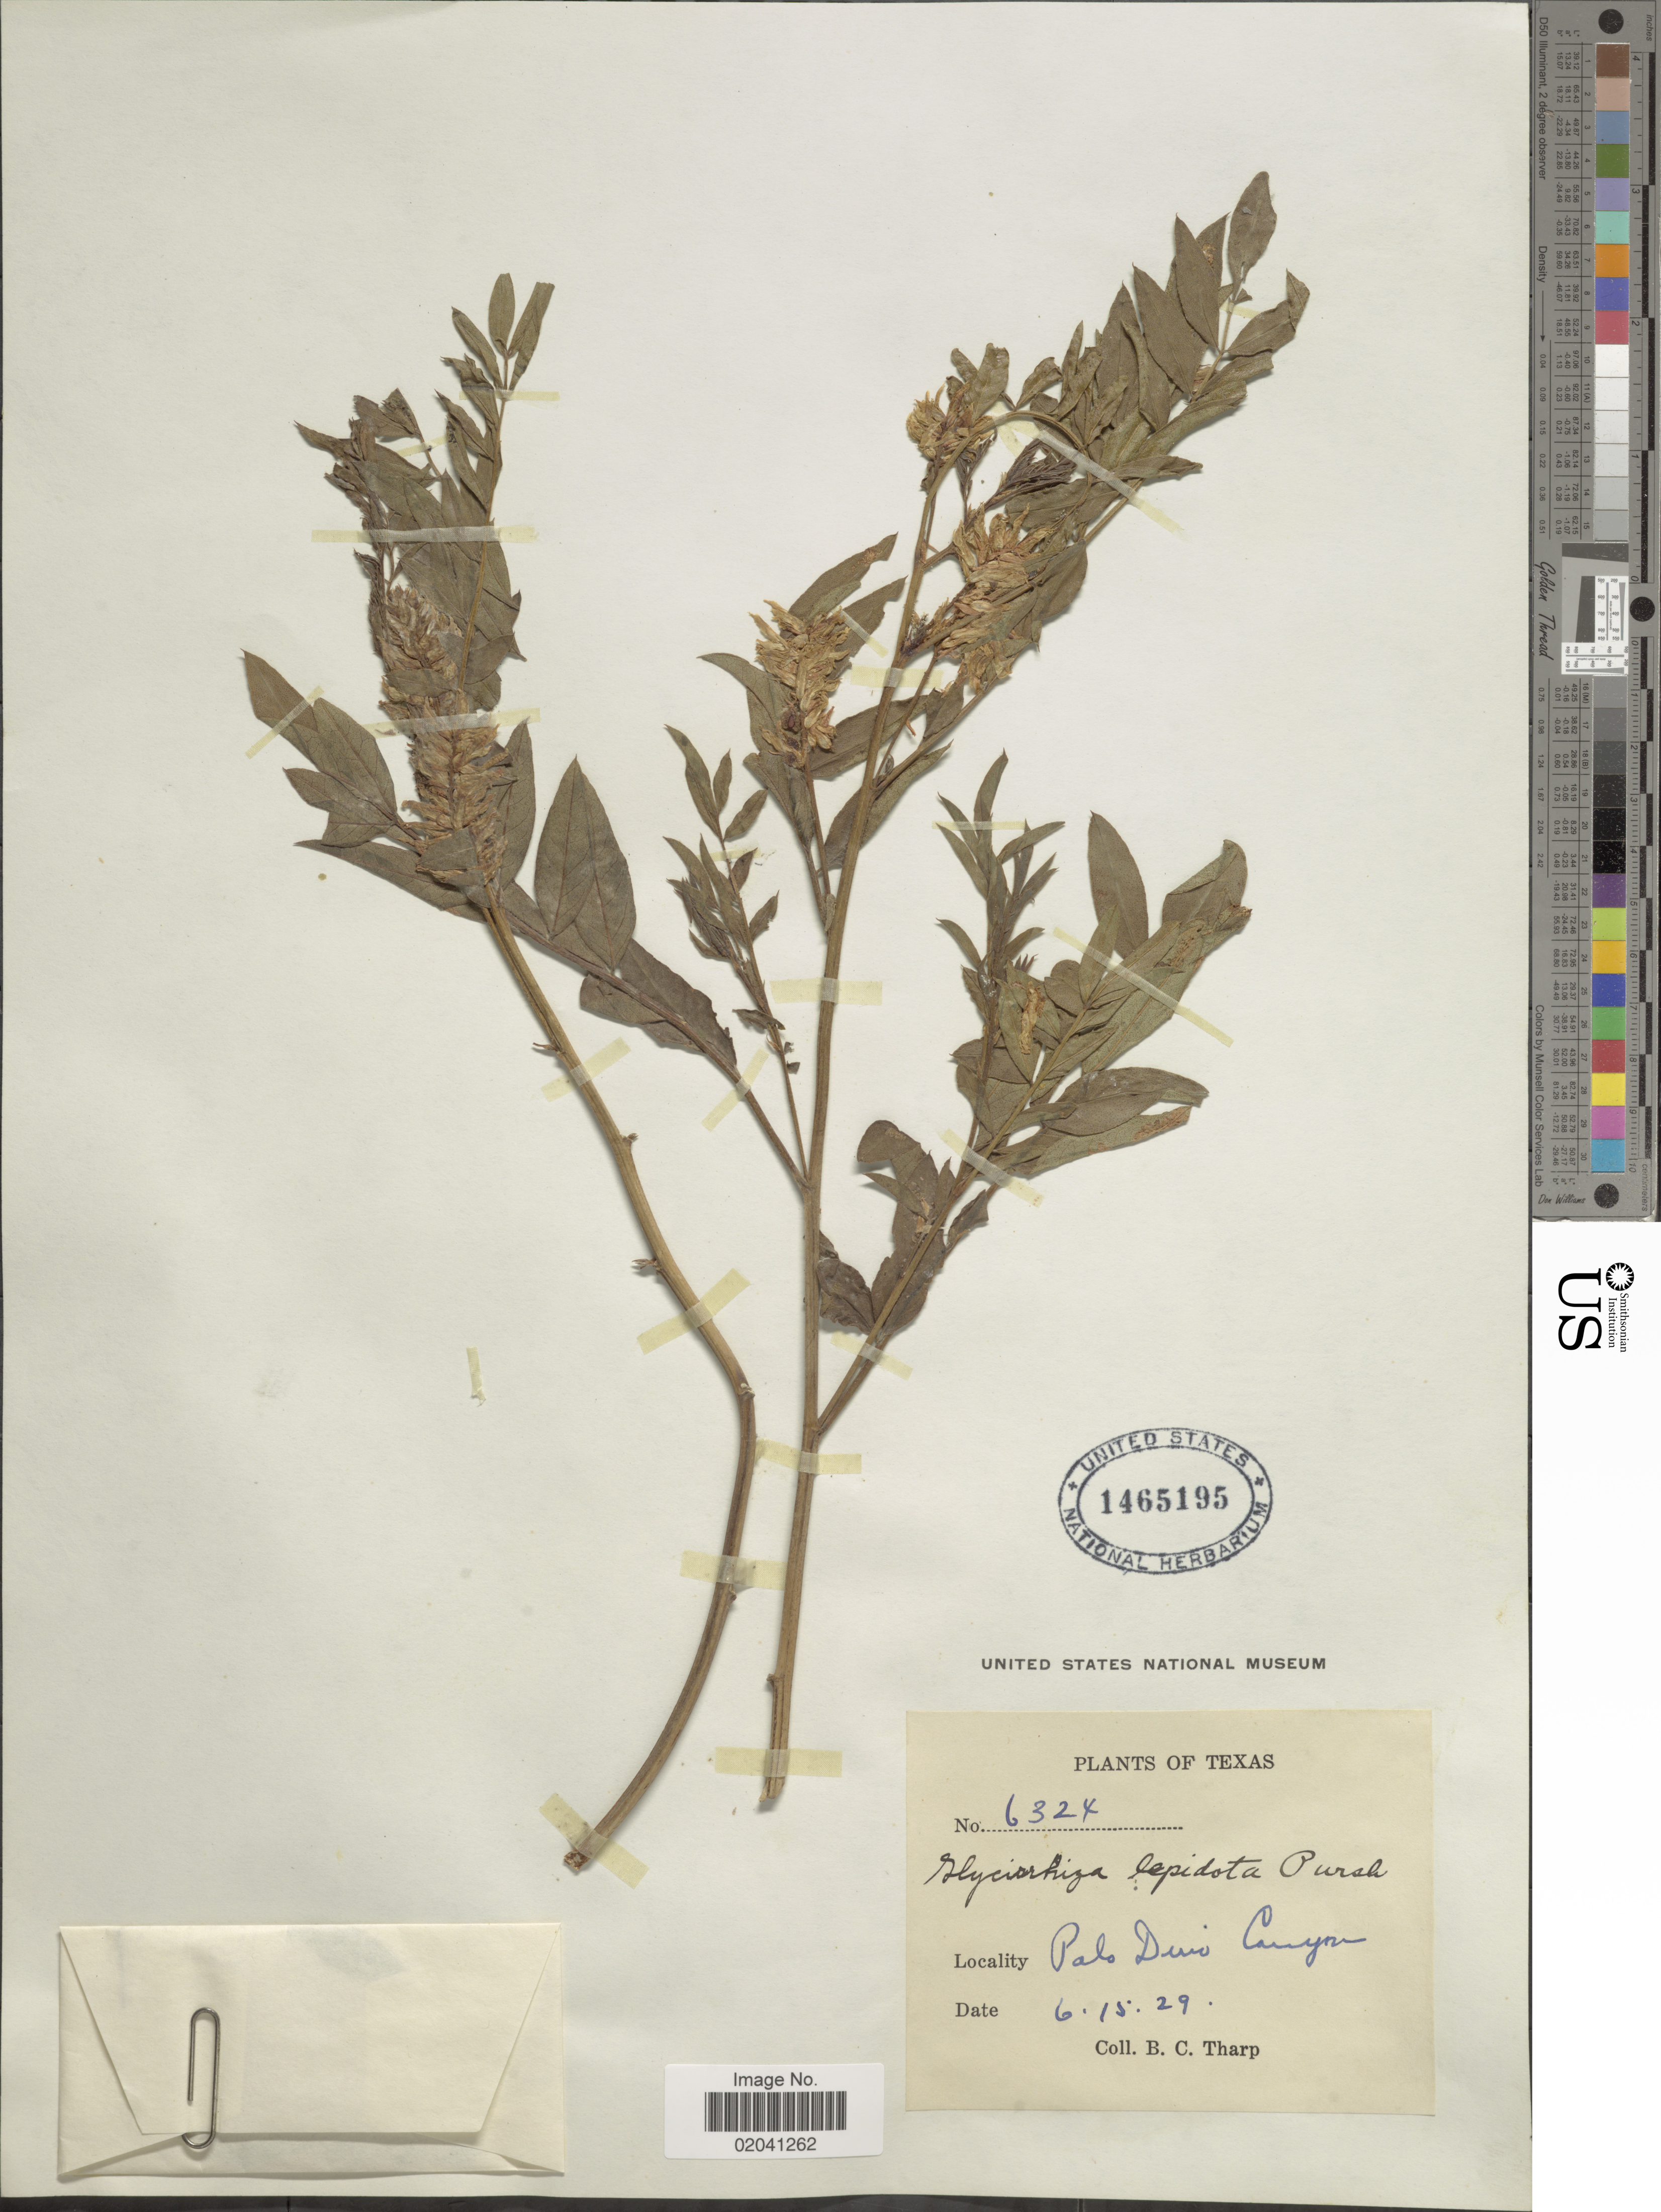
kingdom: Plantae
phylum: Tracheophyta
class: Magnoliopsida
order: Fabales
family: Fabaceae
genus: Glycyrrhiza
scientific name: Glycyrrhiza lepidota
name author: Pursh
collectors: B. C. Tharp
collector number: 6324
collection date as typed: Transcribed d/m/y: 15/6/29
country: United States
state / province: Texas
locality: Palo Duio Canyon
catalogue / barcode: US 1465195